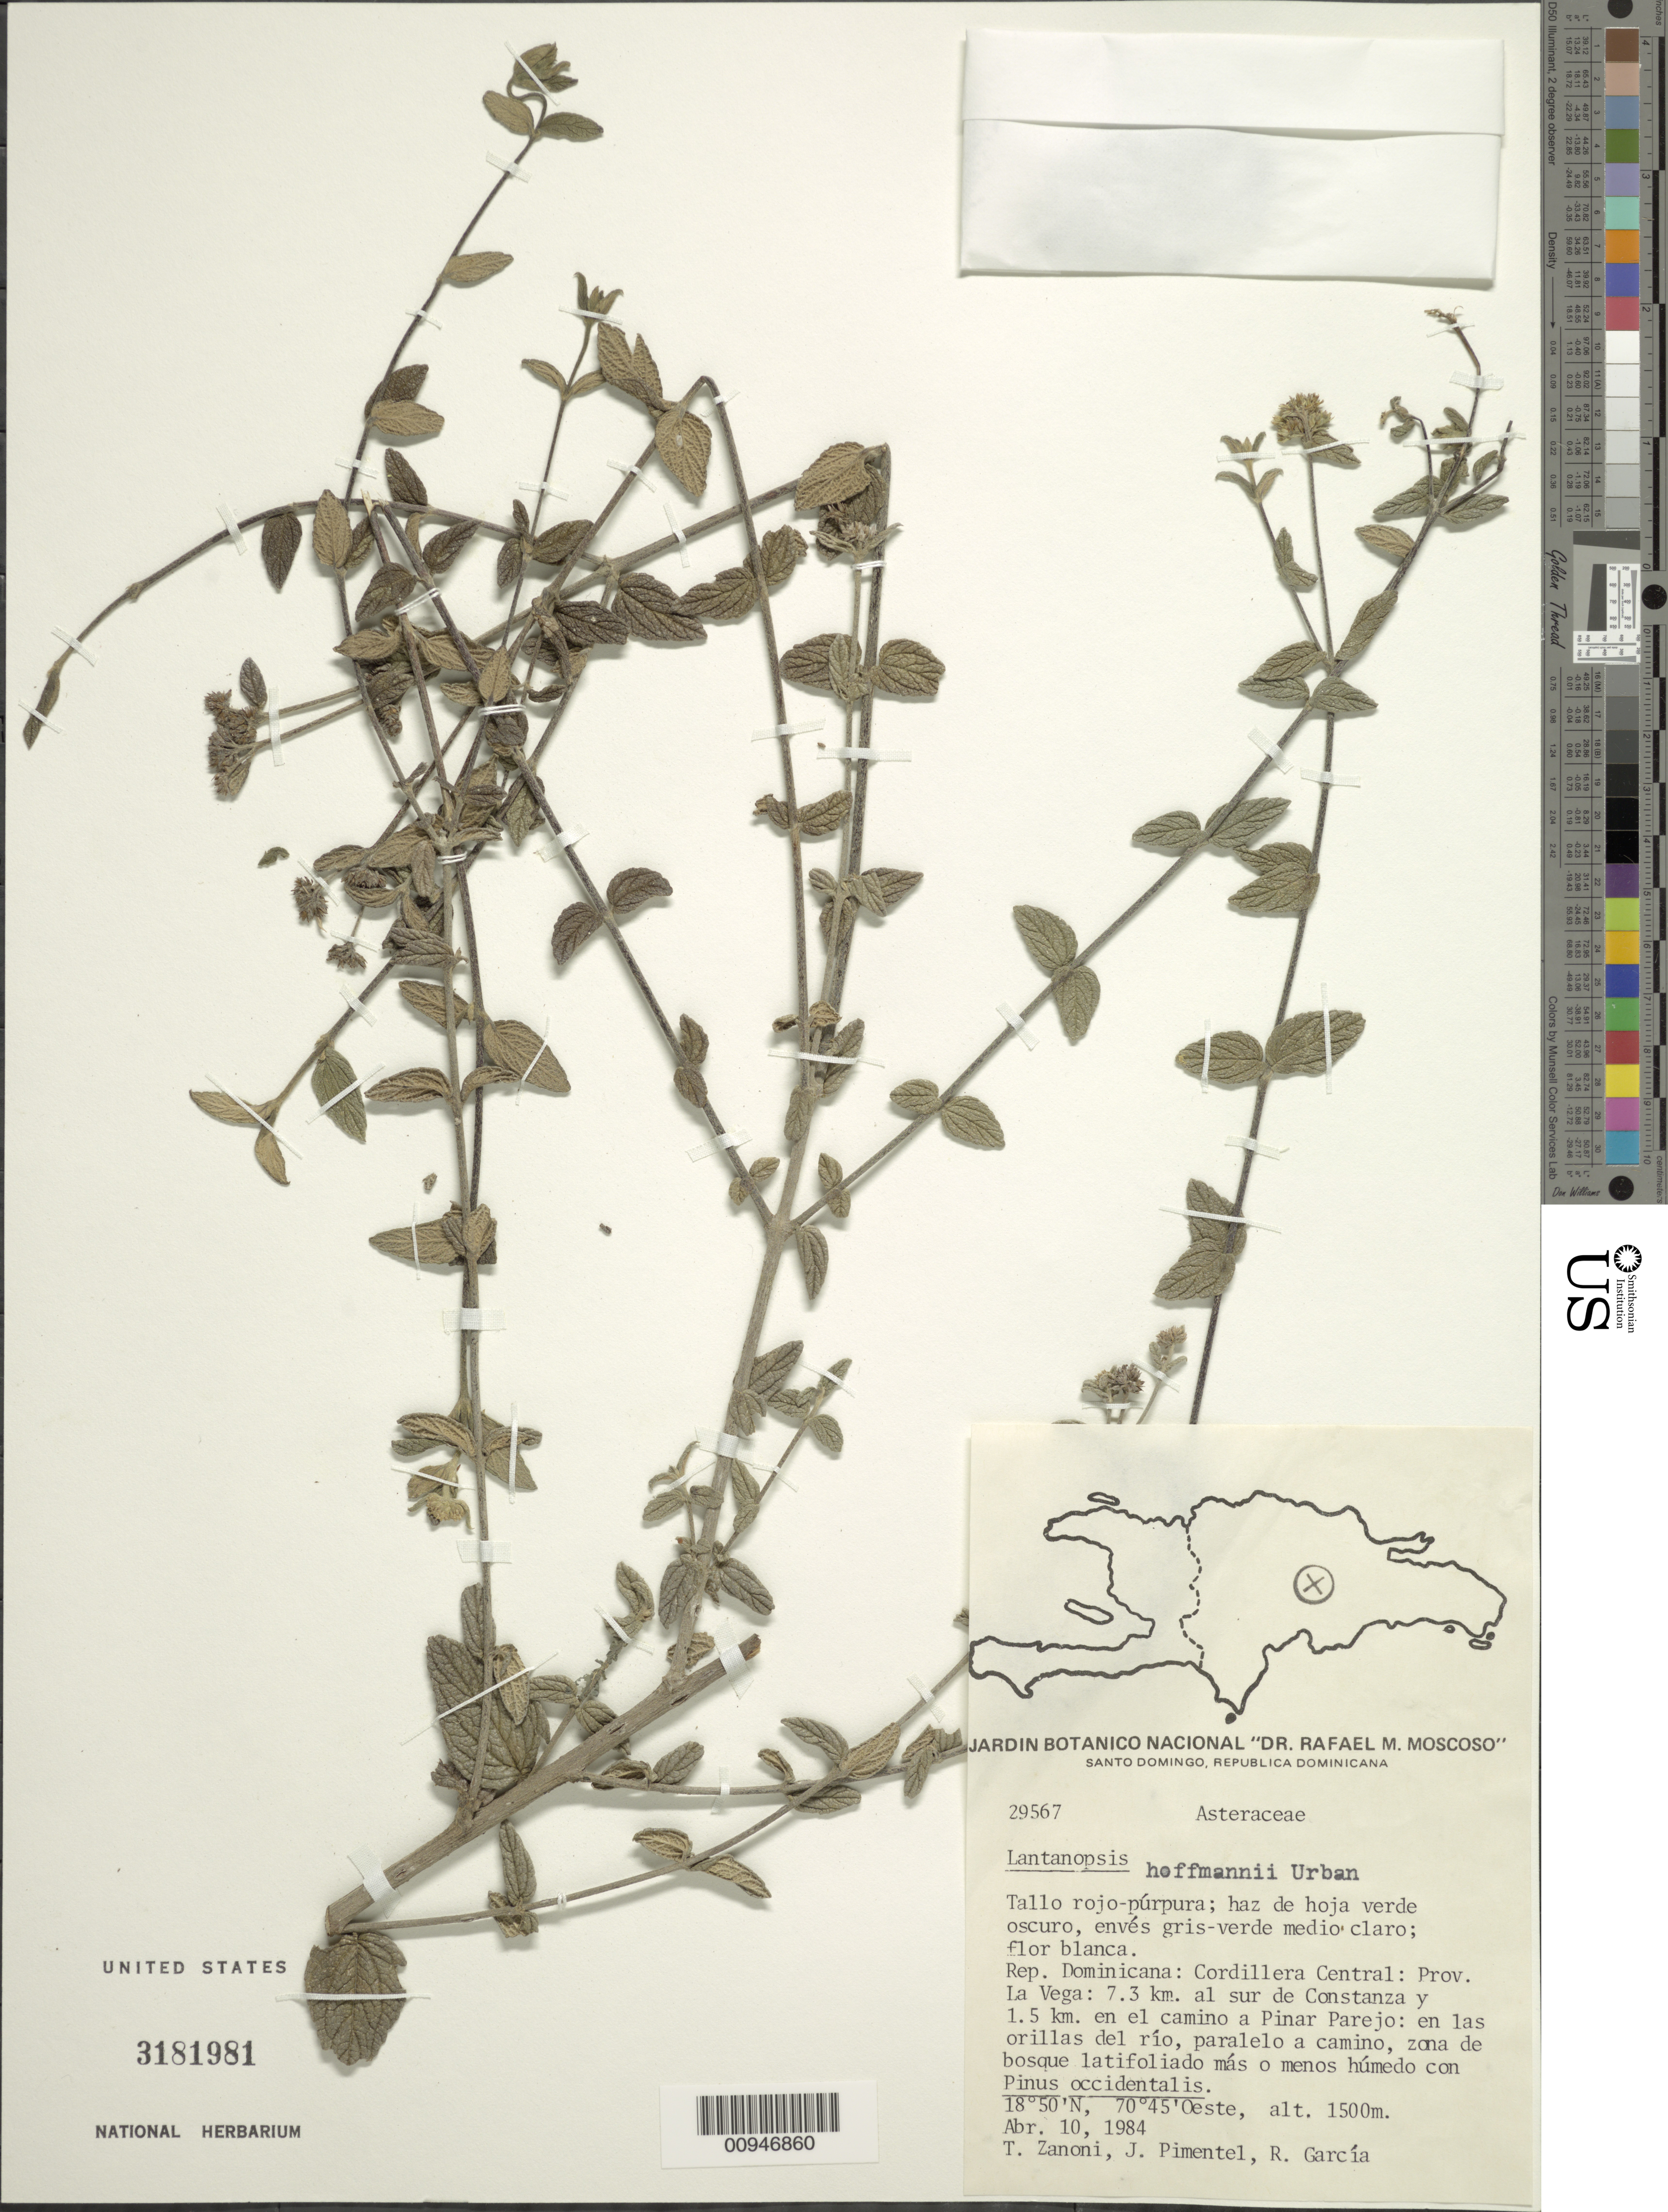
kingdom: Plantae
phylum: Tracheophyta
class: Magnoliopsida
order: Asterales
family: Asteraceae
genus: Lantanopsis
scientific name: Lantanopsis hoffmannii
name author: Urb.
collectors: T. A. Zanoni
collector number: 29567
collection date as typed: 10 Apr 1984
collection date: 1984-04-10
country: Dominican Republic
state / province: La Vega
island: Hispaniola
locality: Cordillera Central, 7.3 km al sur de Constanza y 1.5 km en el camino a Pinar Parejo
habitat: En las orillos del río, paralelo a camino, zona de bosque latifoliado más o menos húmedo con Pinus occidentalis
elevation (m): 1500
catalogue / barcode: US 3181981